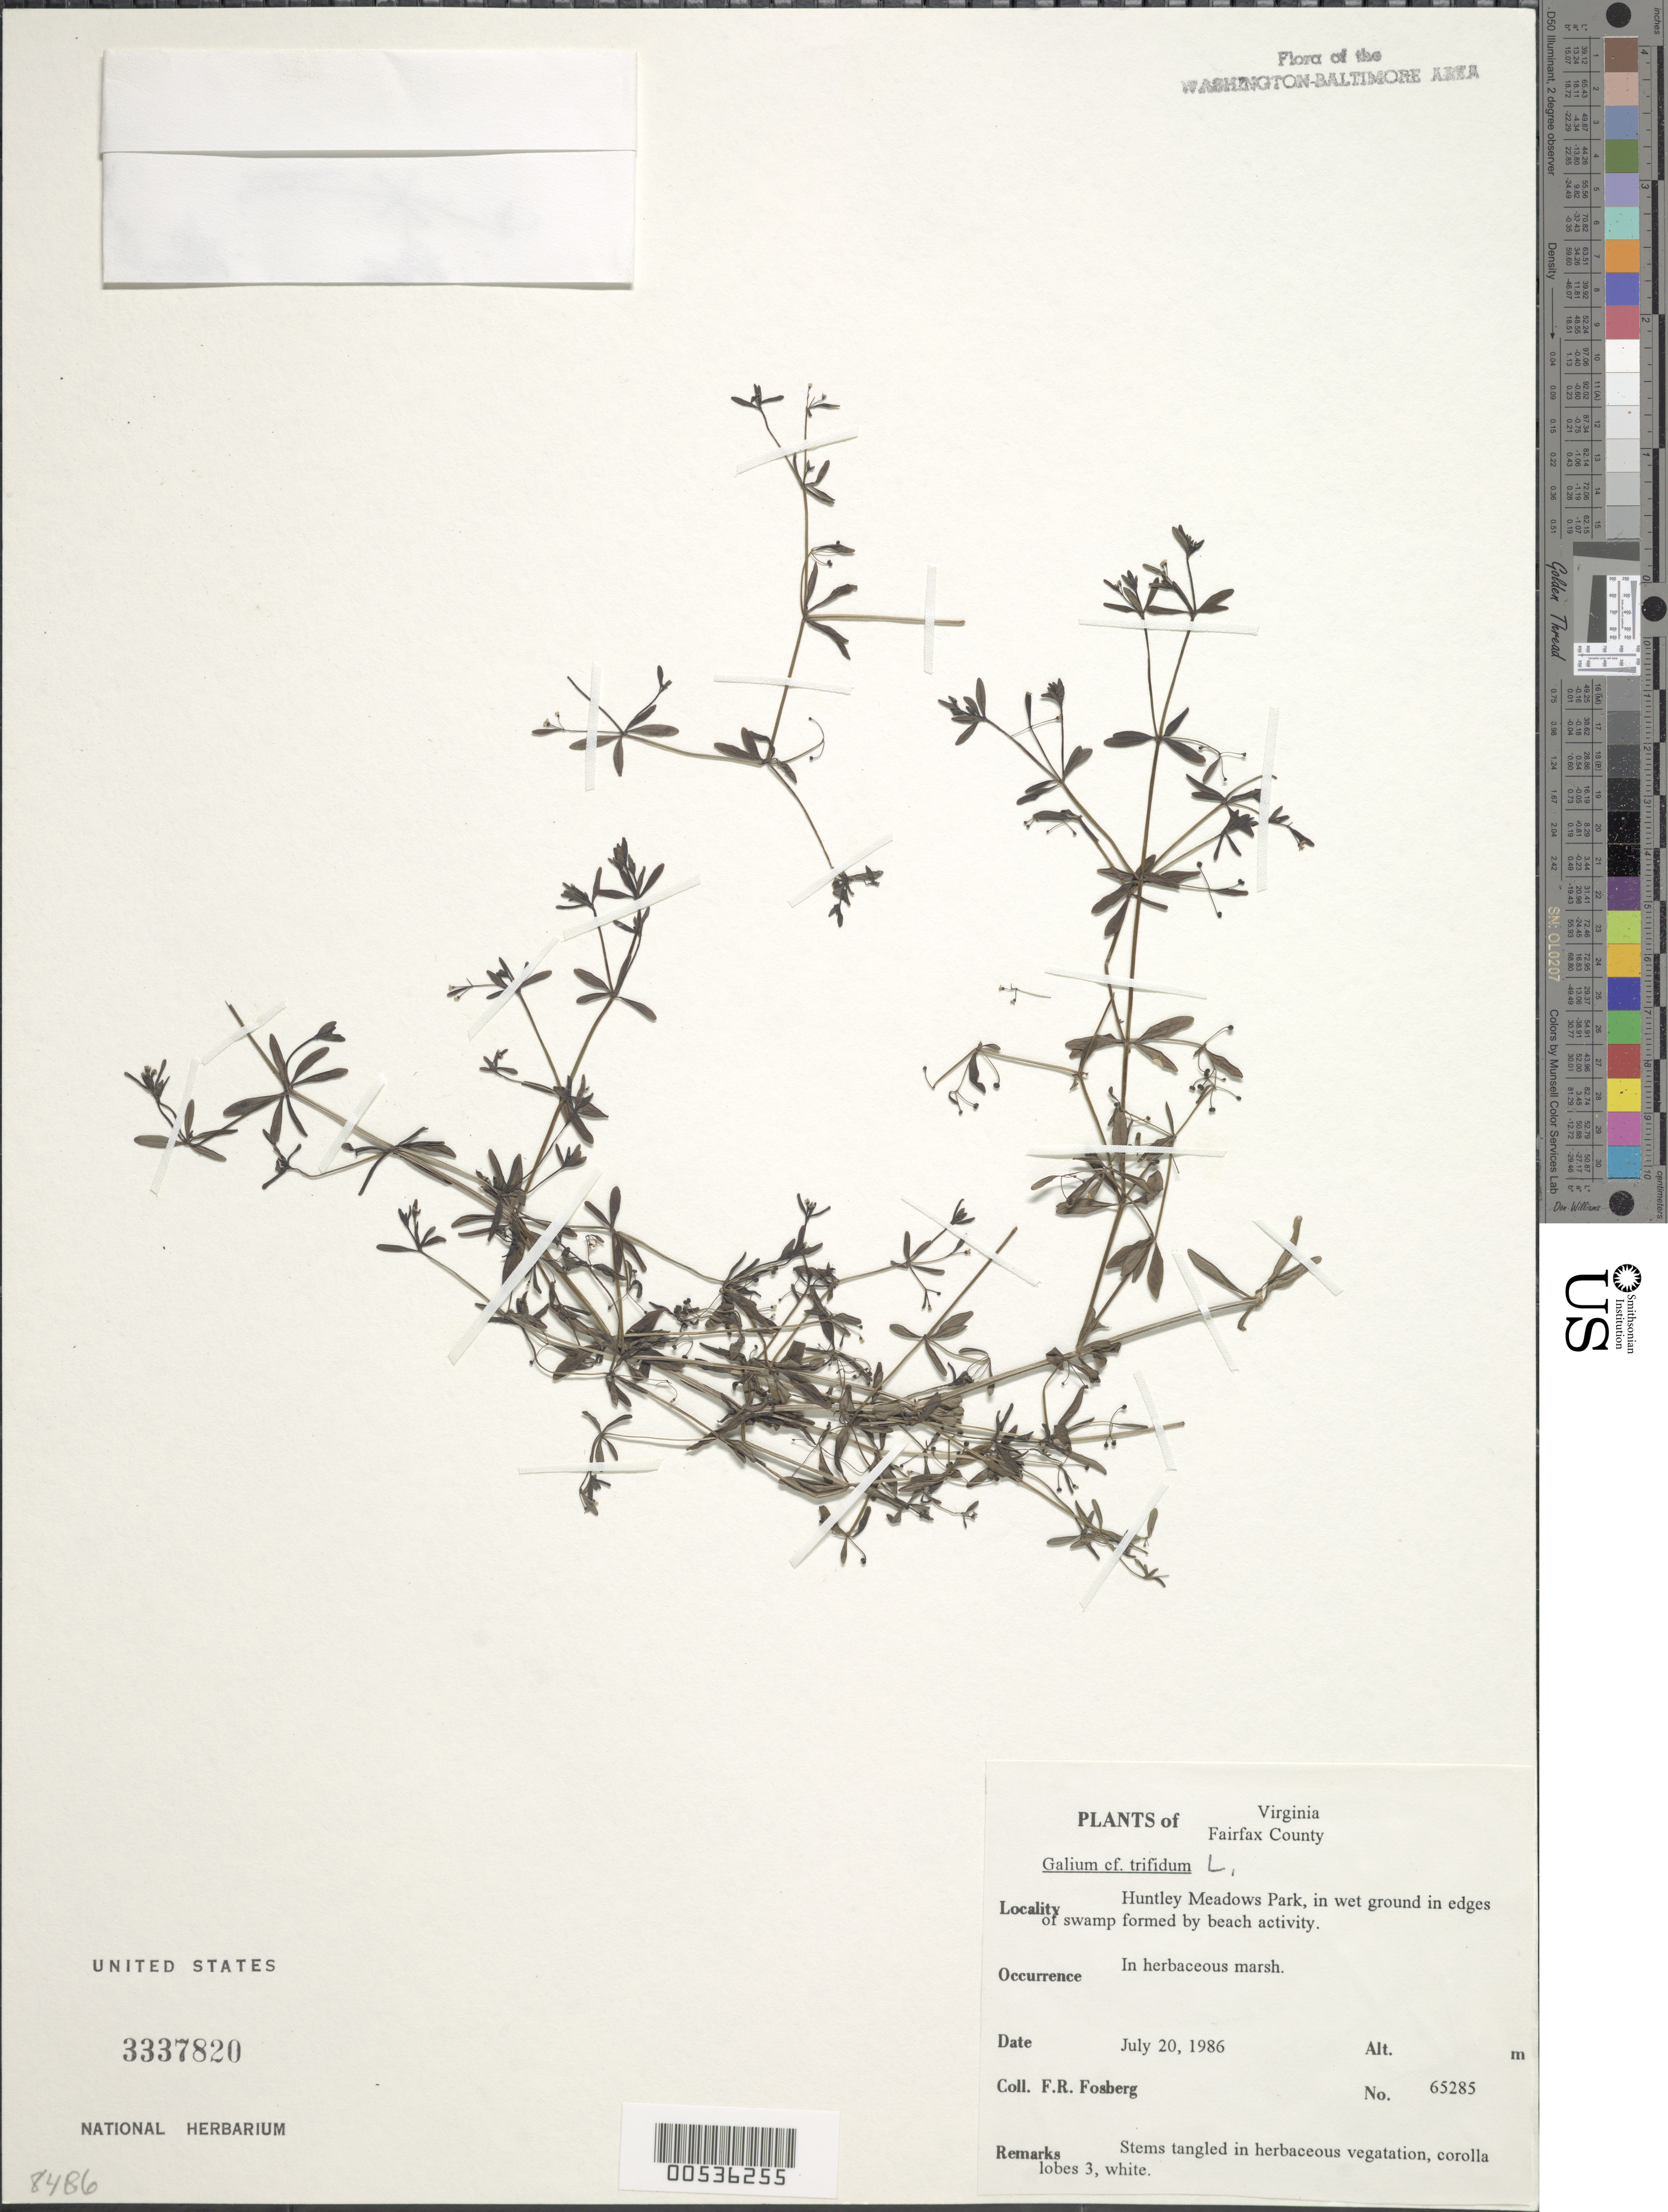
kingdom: Plantae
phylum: Tracheophyta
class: Magnoliopsida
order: Gentianales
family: Rubiaceae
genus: Galium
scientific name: Galium trifidum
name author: L.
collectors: F. R. Fosberg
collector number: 65285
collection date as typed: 20 Jul 1986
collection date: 1986-07-20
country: United States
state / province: Virginia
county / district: Fairfax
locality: Huntley Meadows Park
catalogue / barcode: US 3337820